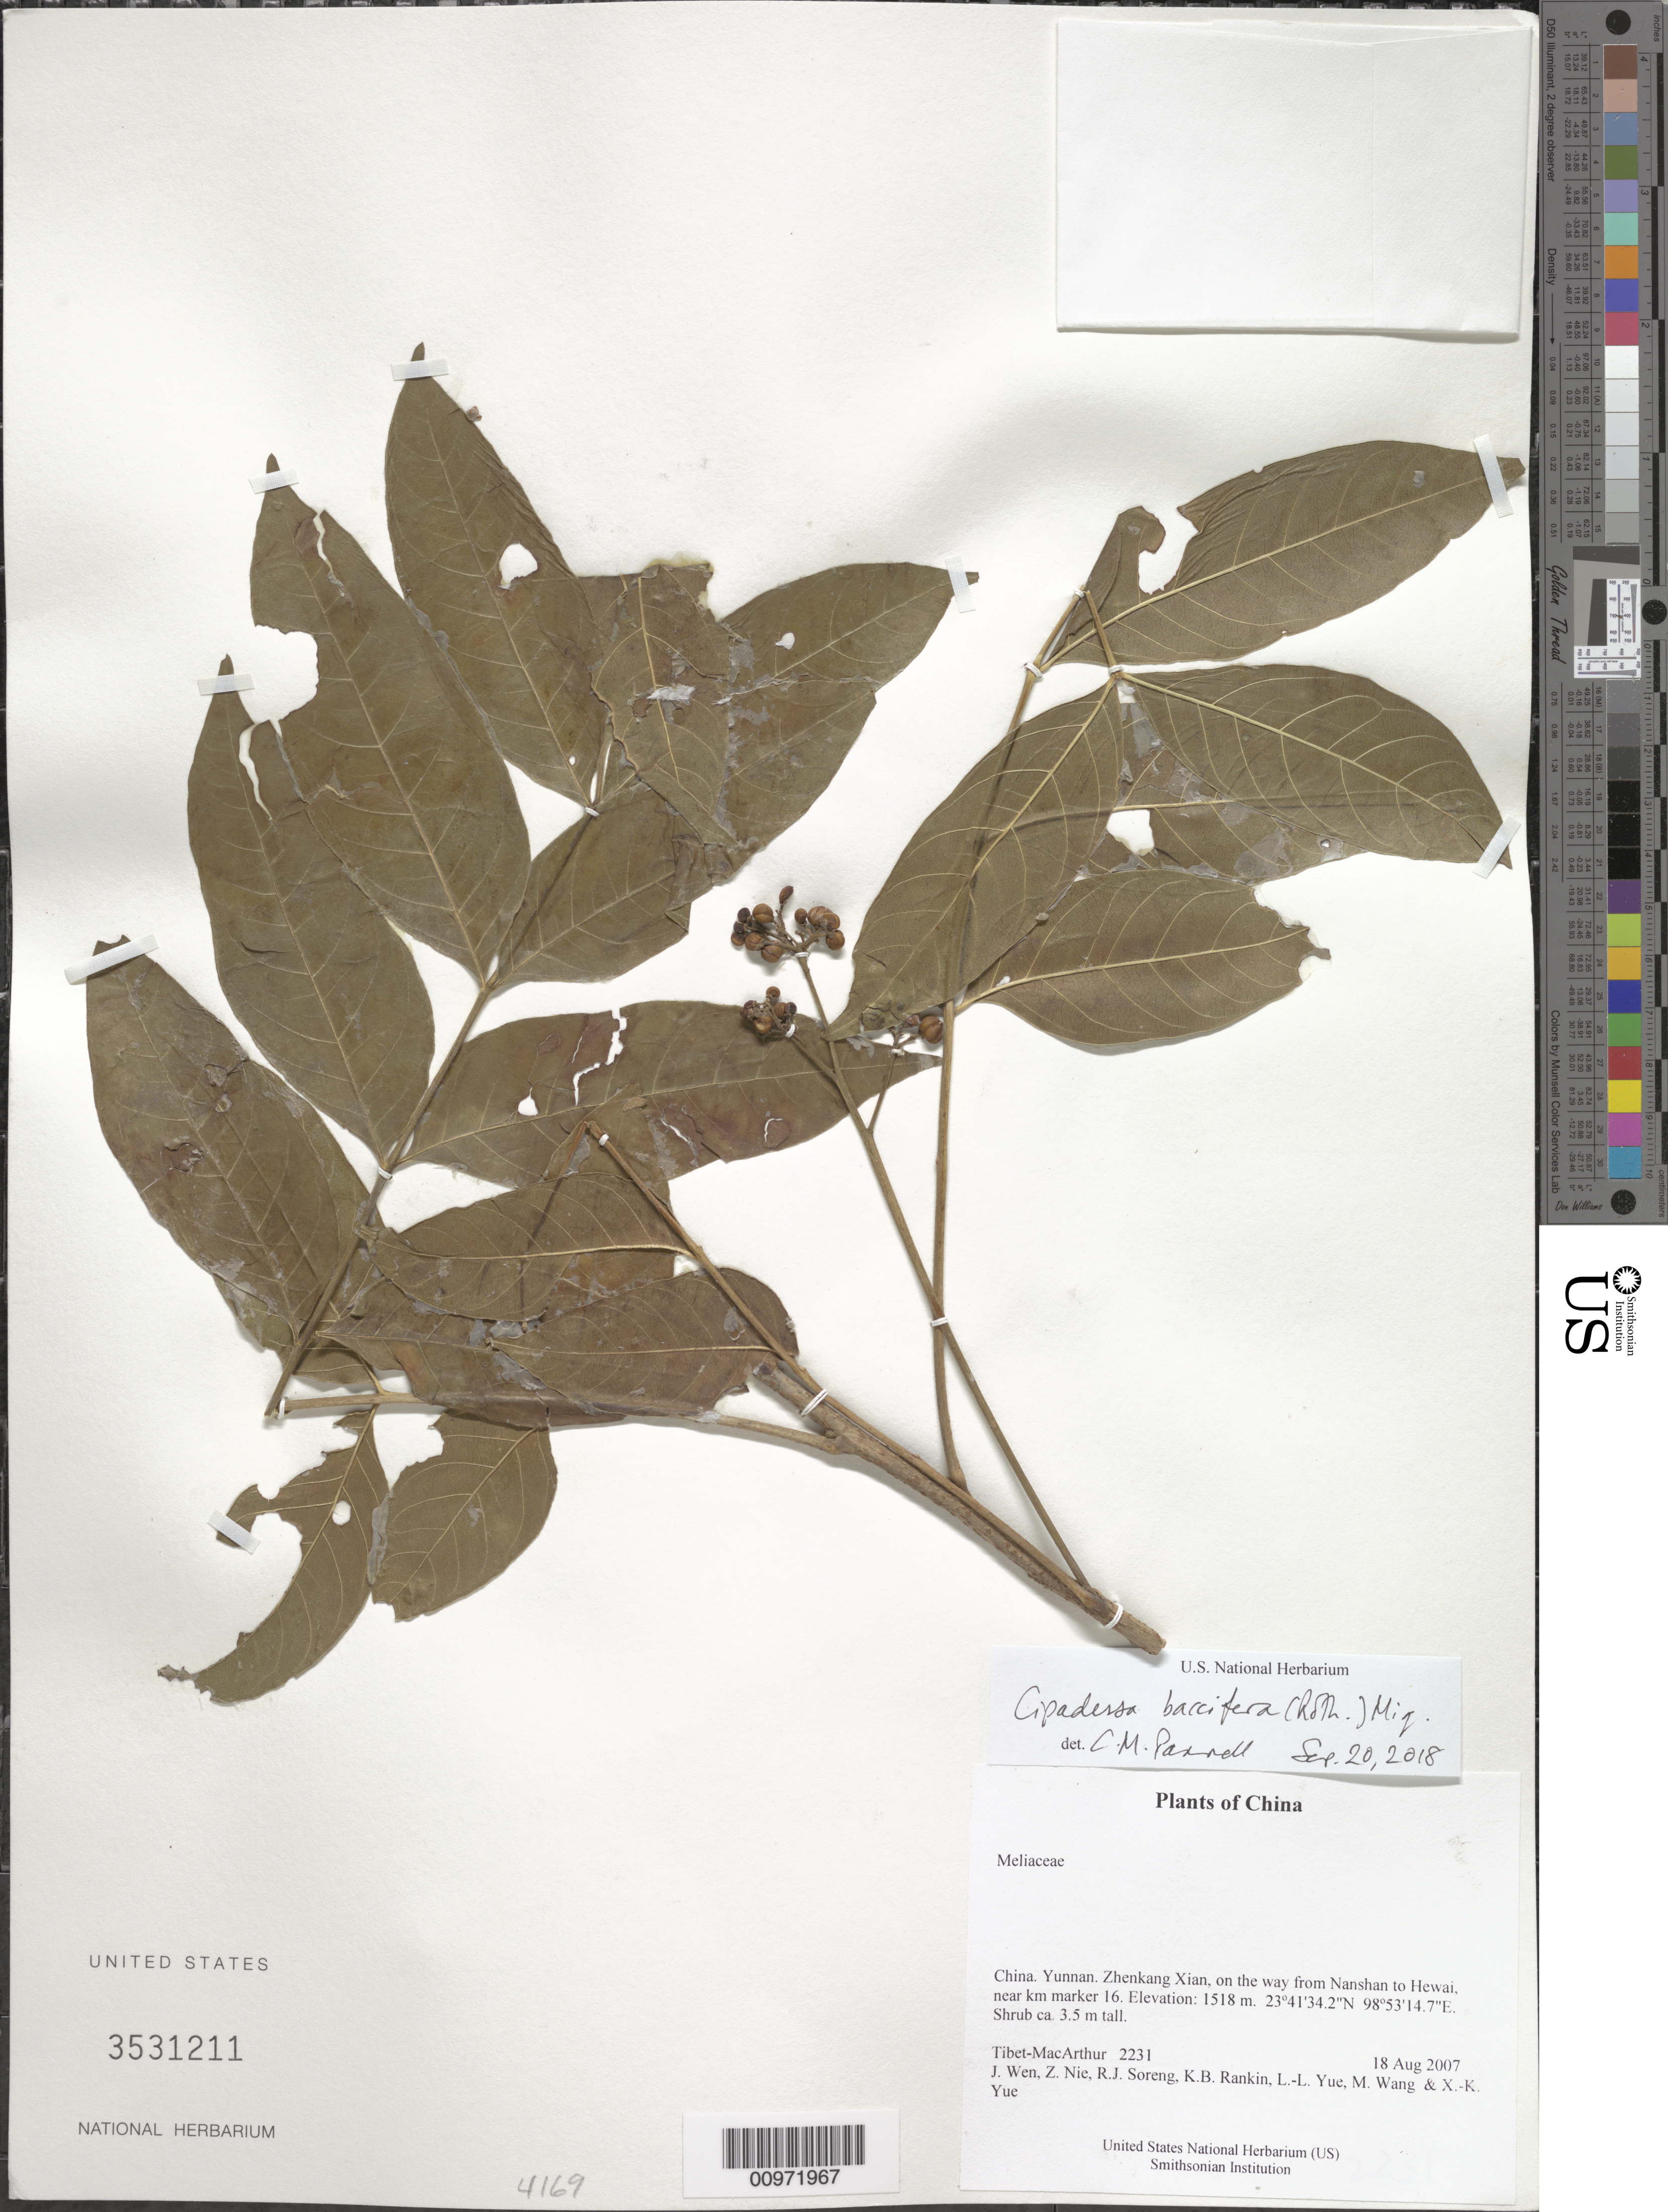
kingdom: Plantae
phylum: Tracheophyta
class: Magnoliopsida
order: Sapindales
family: Meliaceae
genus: Cipadessa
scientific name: Cipadessa baccifera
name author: Miq.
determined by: Pannell, C. M.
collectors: Tibet-MacArthur, J. Wen, Z. Nie, R. J. Soreng, K. Rankin, L. Yue, M. Wang & X. Yue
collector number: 2231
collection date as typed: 18 Aug 2007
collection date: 2007-08-18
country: China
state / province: Yunnan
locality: Zhenkang Xian, on the way from Nanshan to Hewai, near km marker 16.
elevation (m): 1518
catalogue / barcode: US 3531211